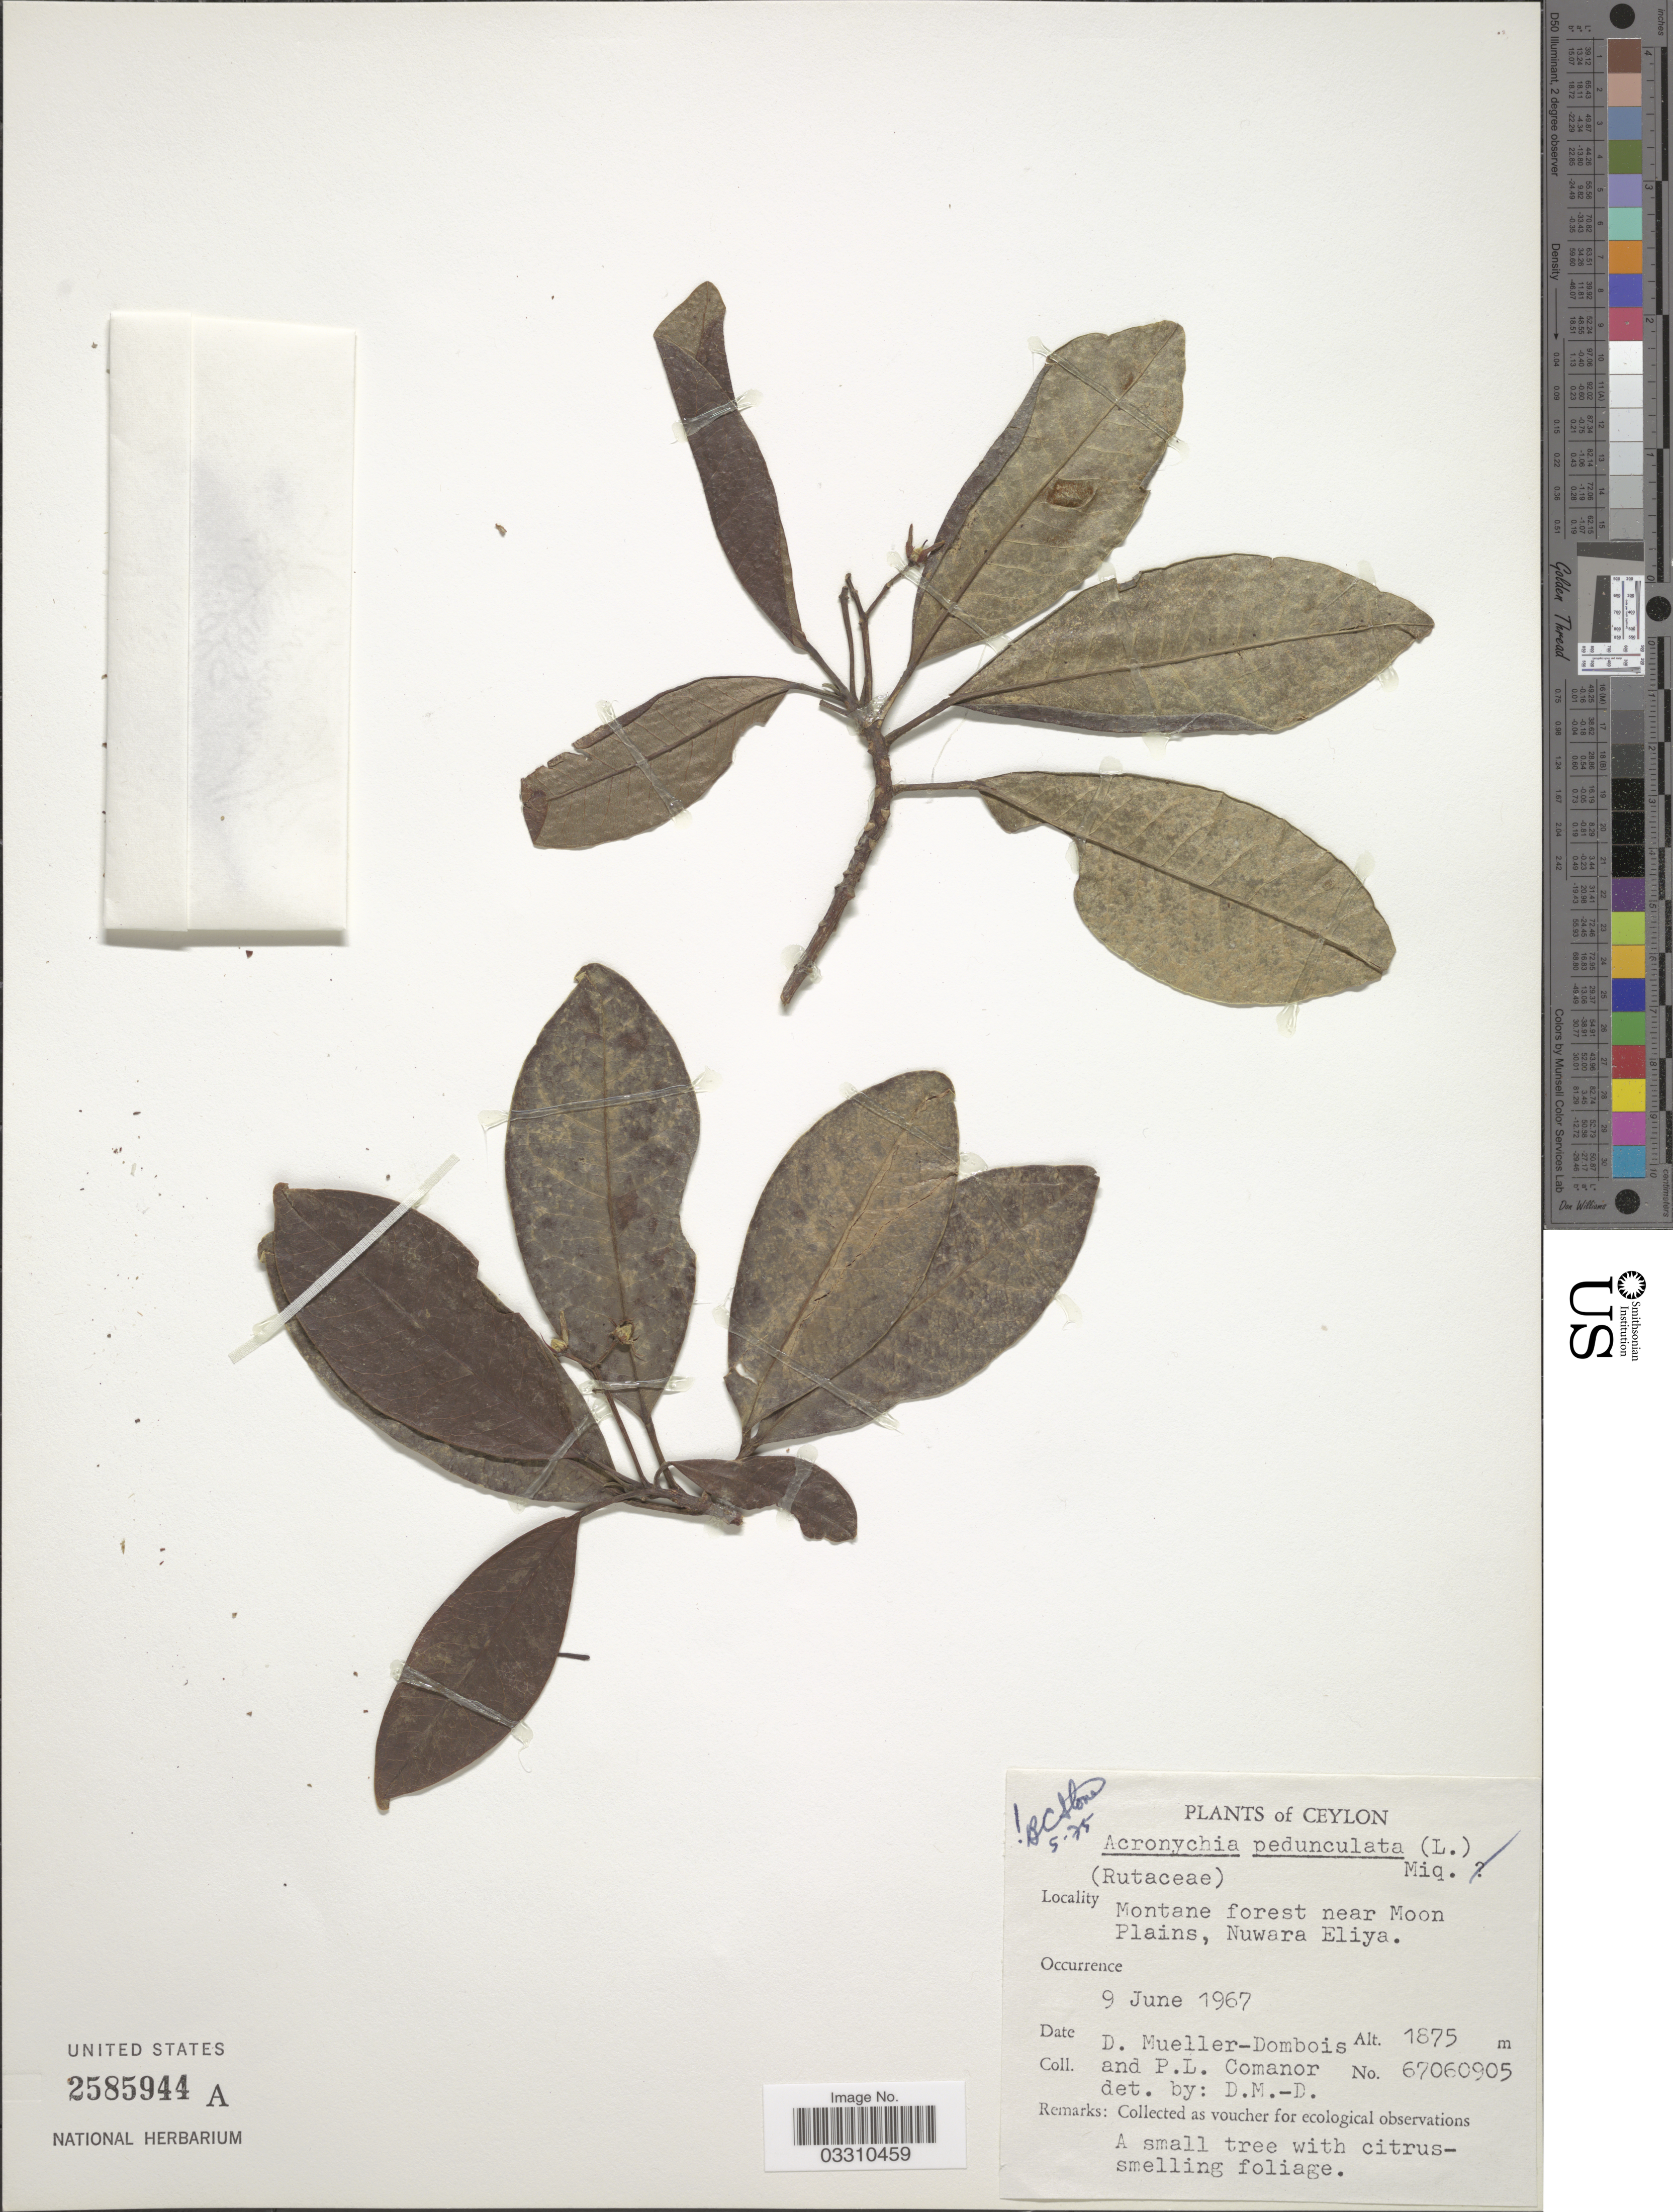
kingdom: Plantae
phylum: Tracheophyta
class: Magnoliopsida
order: Sapindales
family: Rutaceae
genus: Acronychia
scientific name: Acronychia pedunculata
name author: (L.) Miq.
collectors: D. Mueller-Dombois & P. Comanor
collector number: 67060905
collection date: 1967-06-09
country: Sri Lanka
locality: Ceylon, Montane forest near Moon Plains, Nuwara Eliya.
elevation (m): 1875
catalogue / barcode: US 2585944A